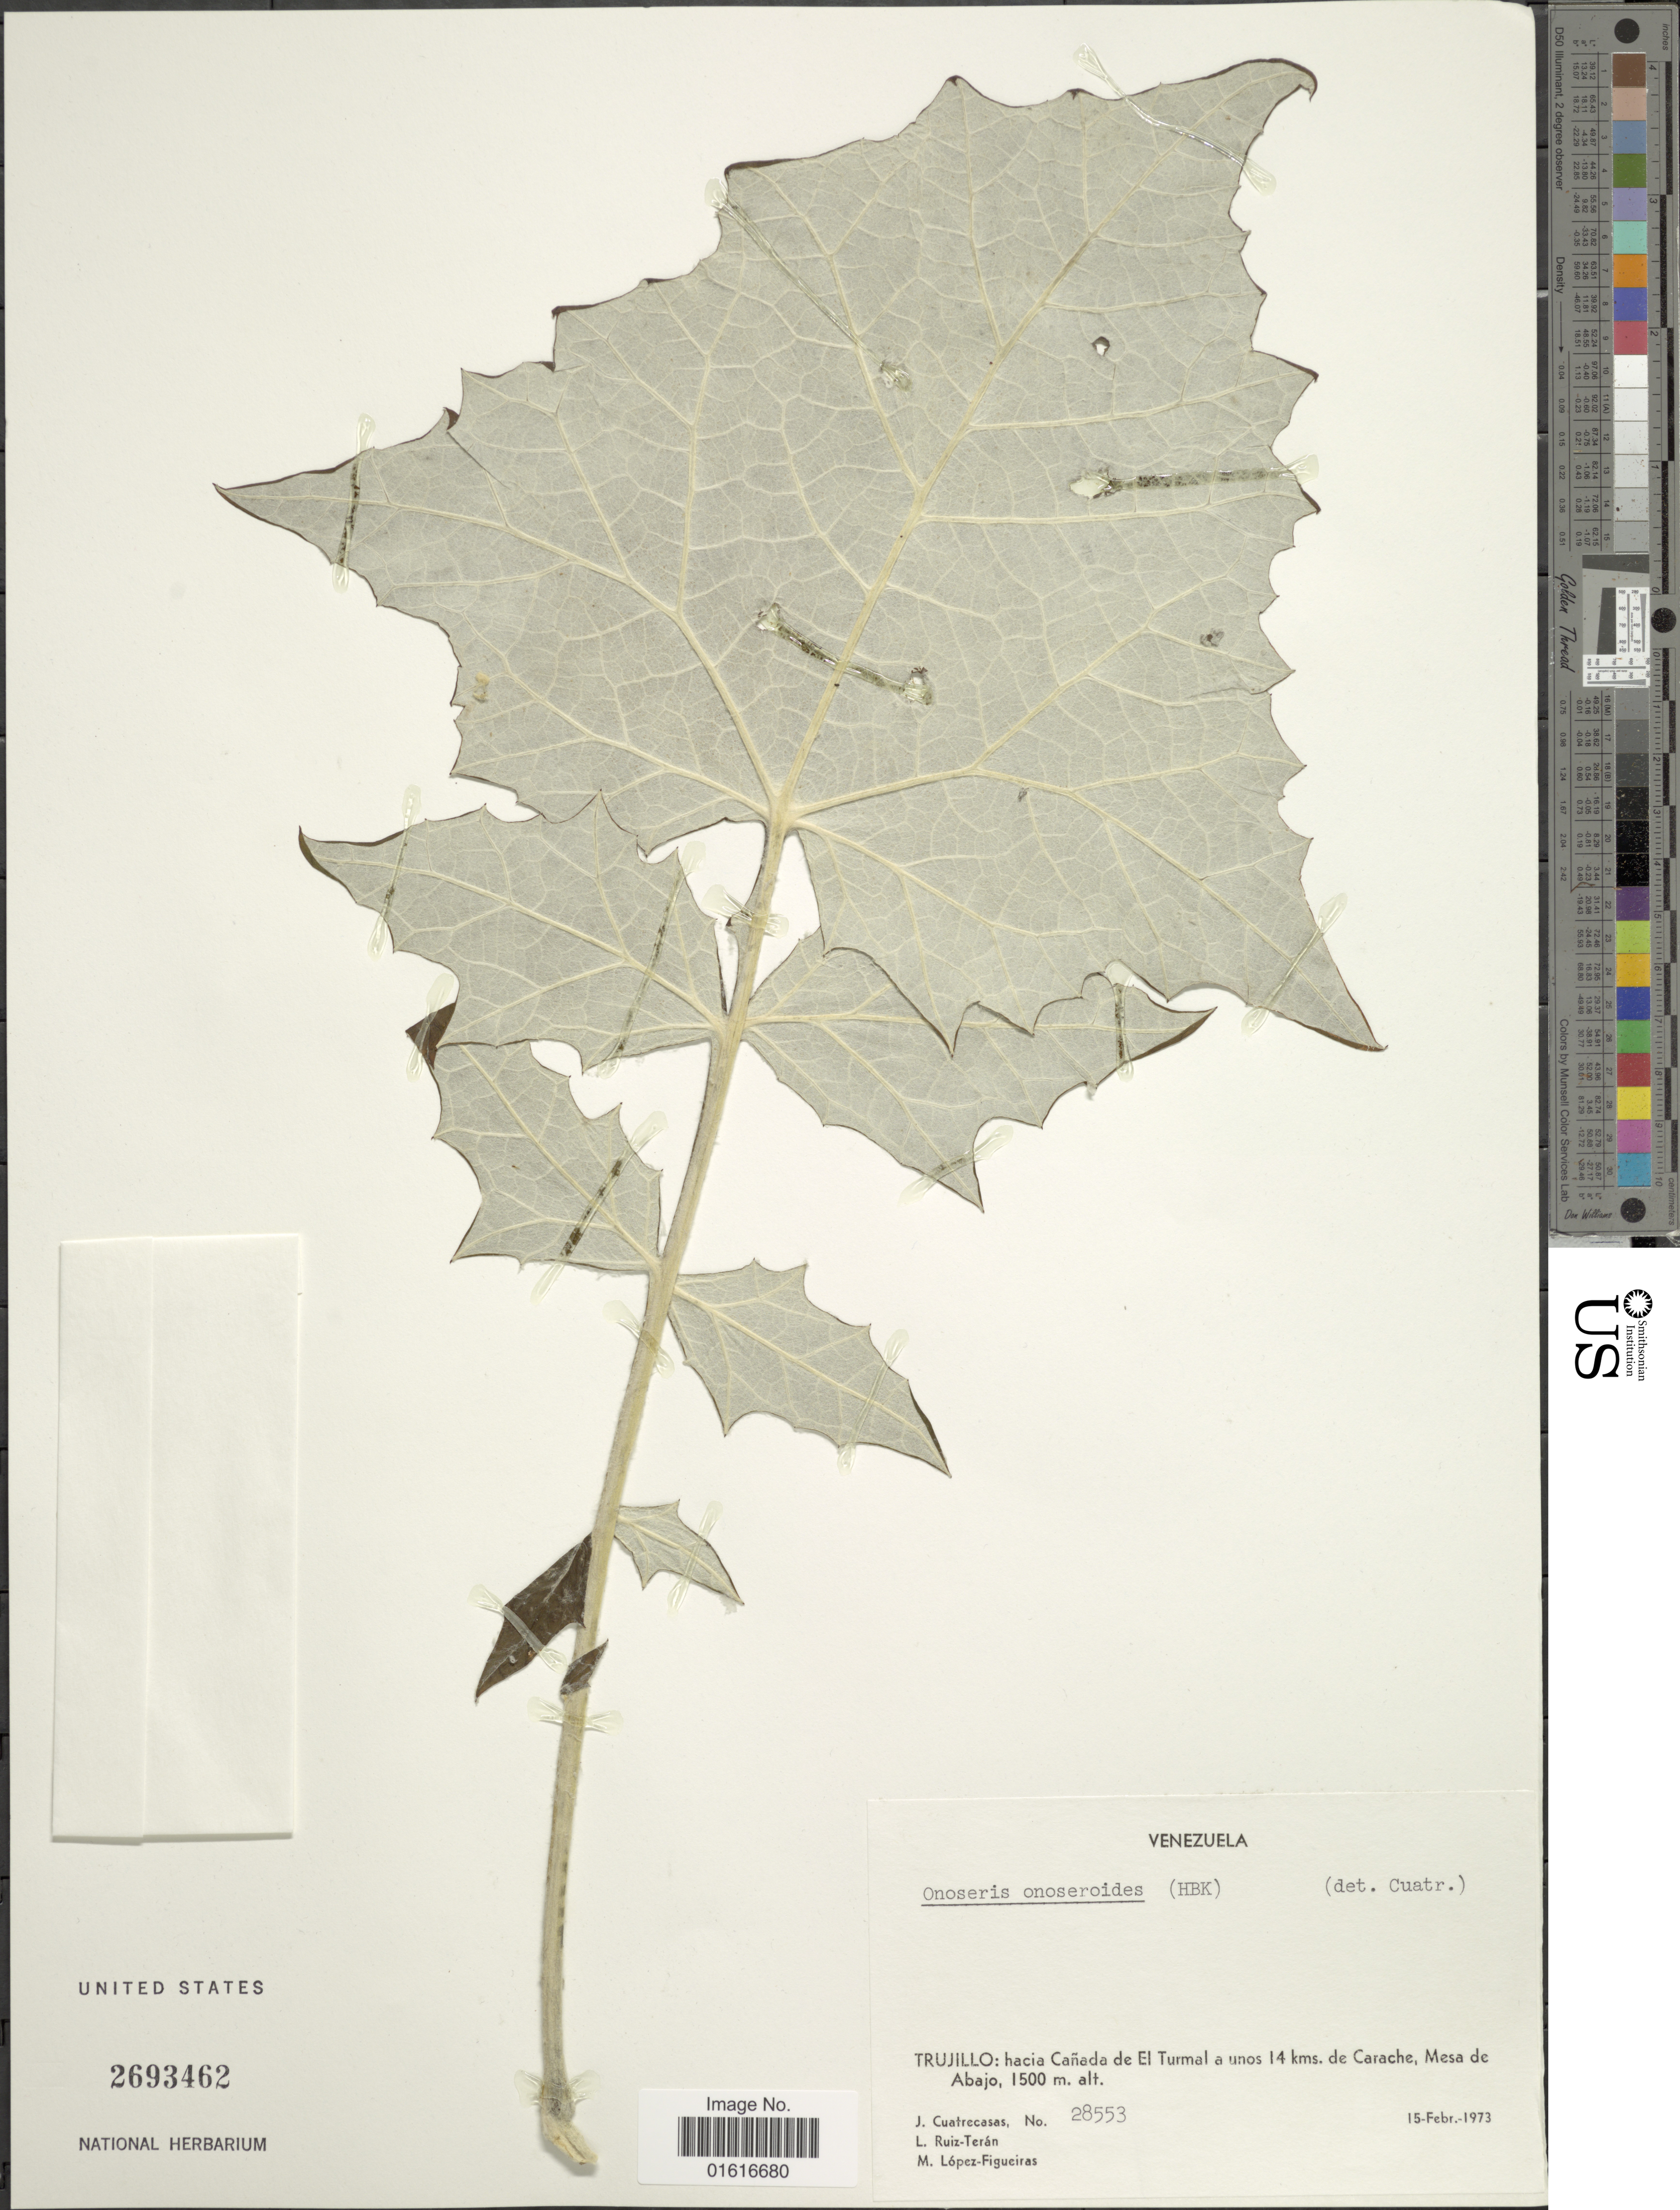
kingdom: Plantae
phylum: Tracheophyta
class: Magnoliopsida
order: Asterales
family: Asteraceae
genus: Onoseris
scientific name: Onoseris onoseroides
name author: (Kunth) B.L. Rob.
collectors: J. Cuatrecasas, L. E. Ruíz-Terán & M. Lopéz-F.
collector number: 28553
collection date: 1973-02-15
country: Venezuela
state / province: Trujillo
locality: Hacia Canada de el Turmal a unos 14 kms. de Carache, Mesa de Abajo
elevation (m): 1500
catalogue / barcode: US 2693462